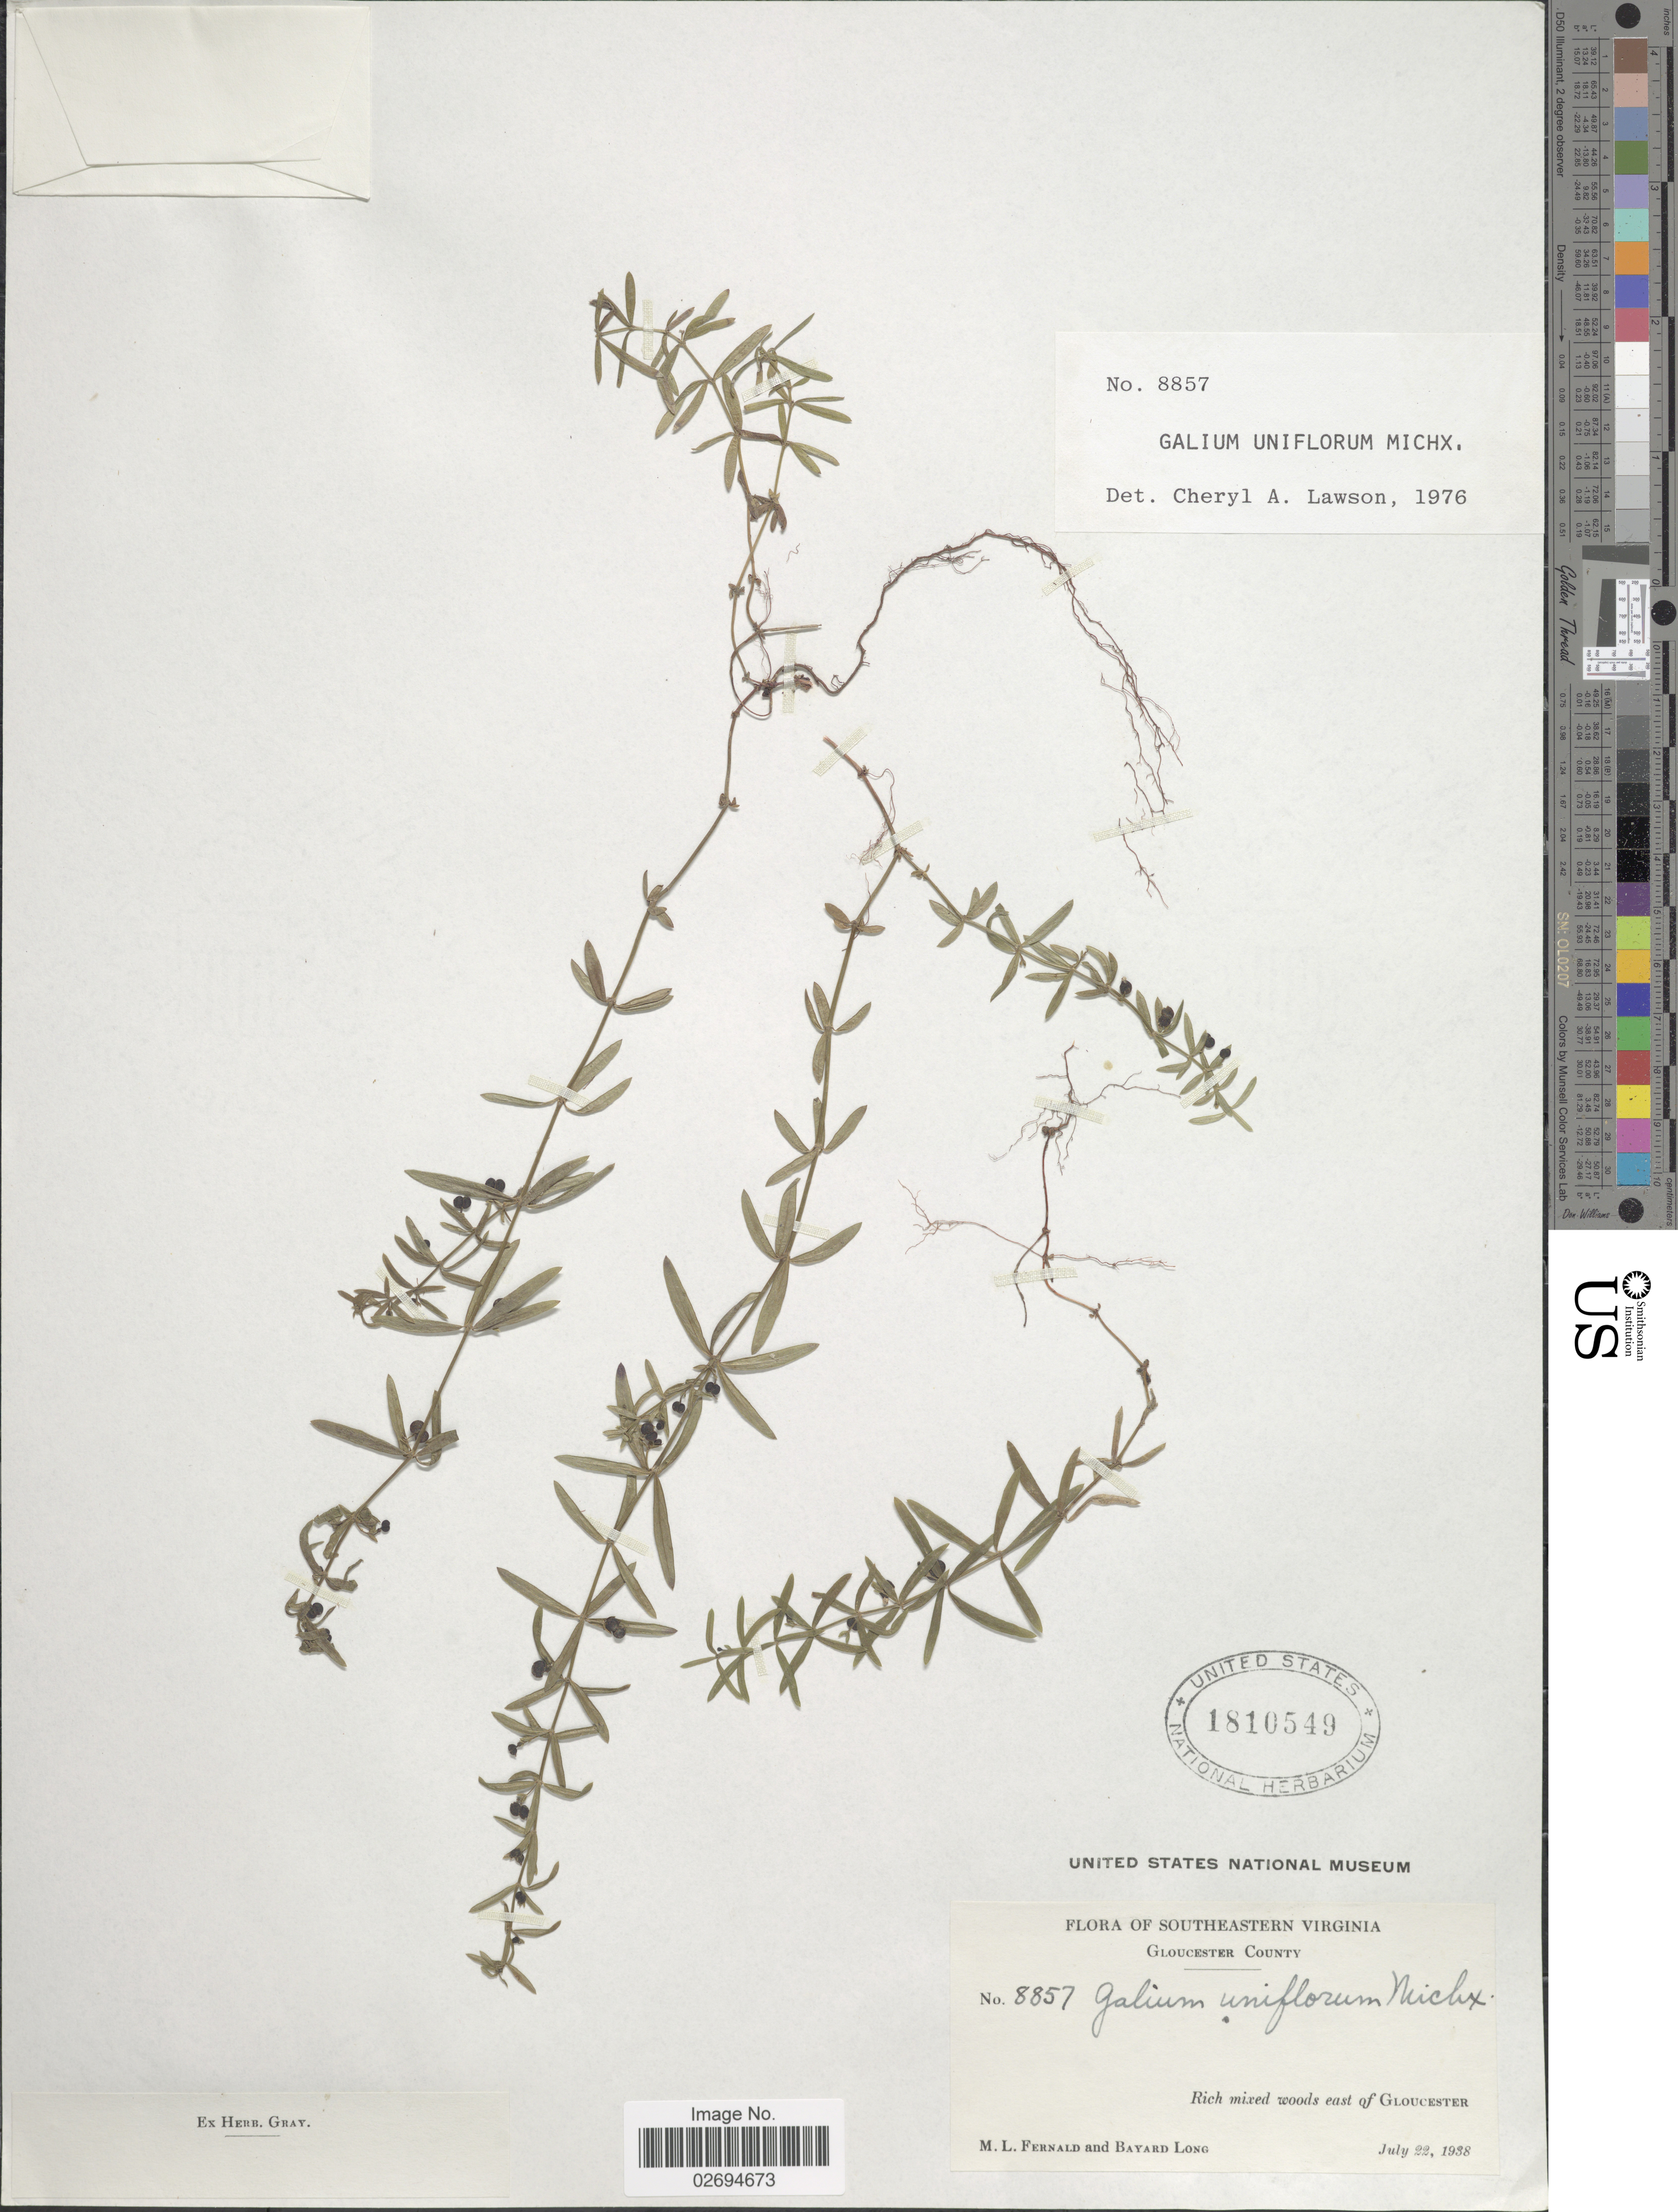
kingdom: Plantae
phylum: Tracheophyta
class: Magnoliopsida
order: Gentianales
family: Rubiaceae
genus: Galium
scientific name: Galium uniflorum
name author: Michx.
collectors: M. L. Fernald & B. Long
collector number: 8857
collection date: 1938-07-22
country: United States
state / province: Virginia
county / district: Gloucester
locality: Southeastern Virginia, Rich mixed woods east of Gloucester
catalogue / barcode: US 1810549